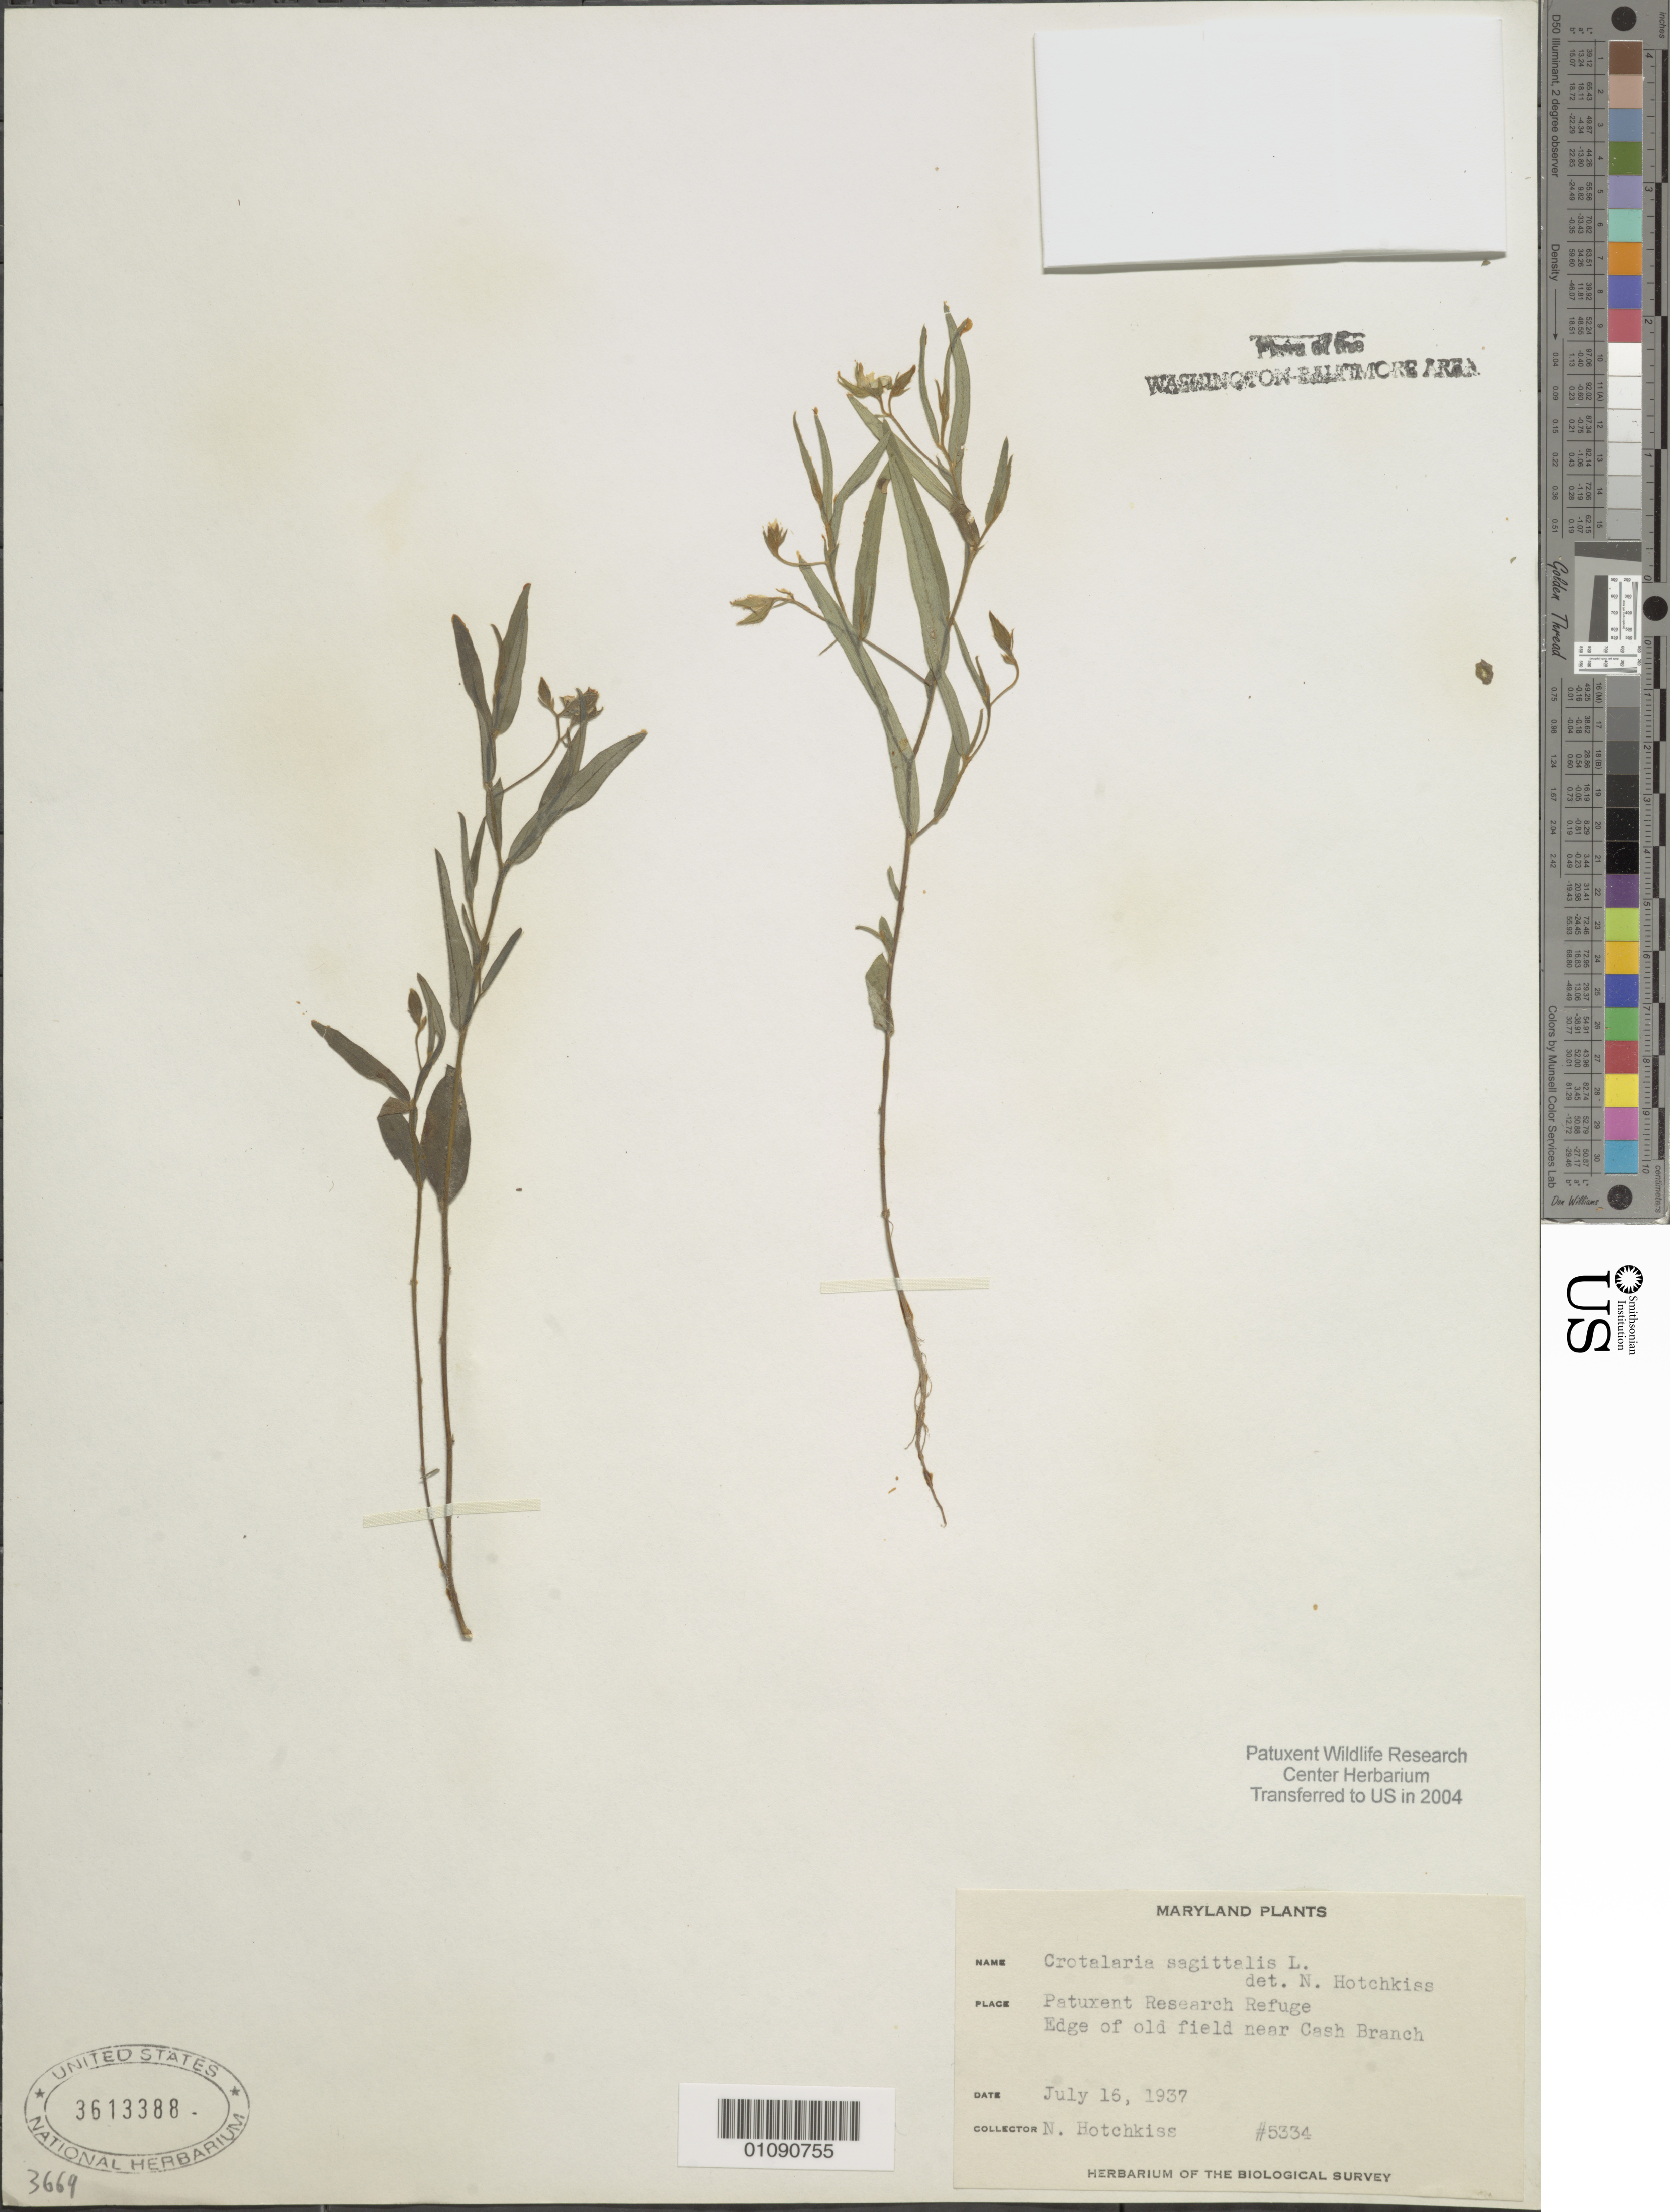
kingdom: Plantae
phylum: Tracheophyta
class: Magnoliopsida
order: Fabales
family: Fabaceae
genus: Crotalaria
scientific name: Crotalaria sagittalis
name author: L.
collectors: N. Hotchkiss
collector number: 5334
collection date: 1937-07-16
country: United States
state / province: Maryland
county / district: Prince George's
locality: Patuxent Wildlife Refuge, near Cash Branch.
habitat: Edge of old field.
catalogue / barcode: US 3613388